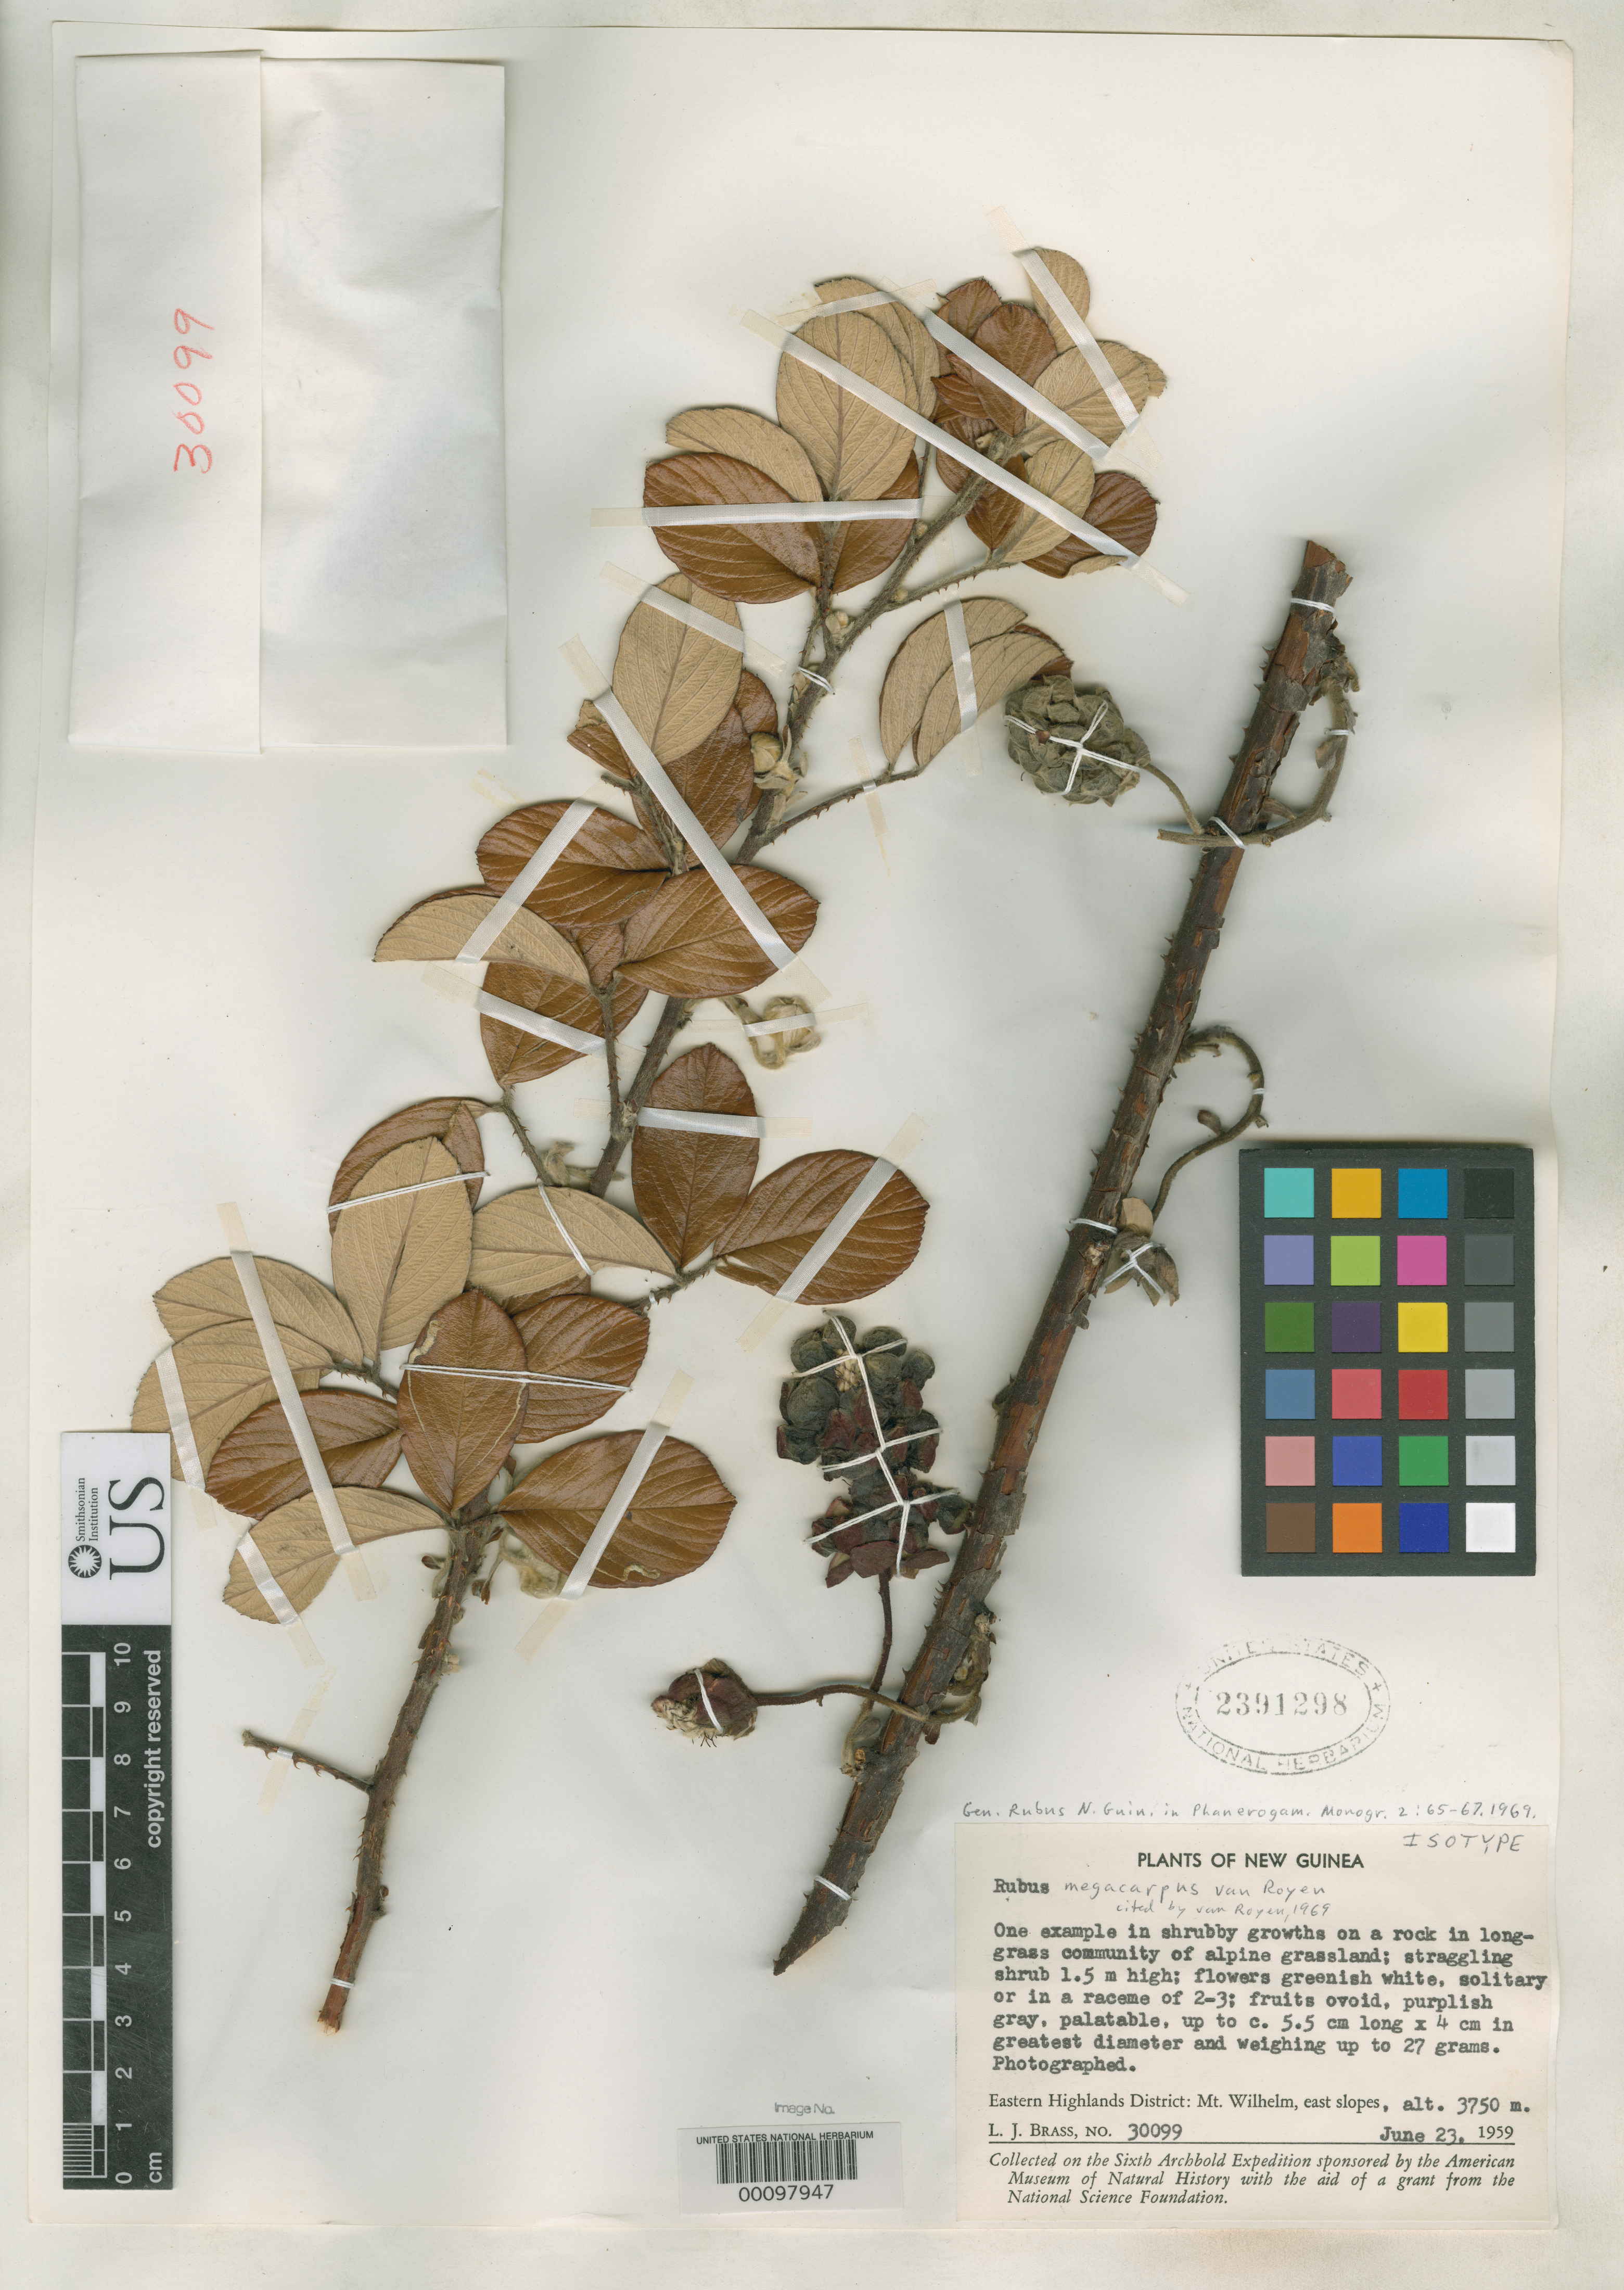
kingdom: Plantae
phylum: Tracheophyta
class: Magnoliopsida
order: Rosales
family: Rosaceae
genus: Rubus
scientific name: Rubus megacarpus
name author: P. Royen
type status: Isotype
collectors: L. J. Brass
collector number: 30099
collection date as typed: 23 Jun 1959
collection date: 1959-06-23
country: Papua New Guinea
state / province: Eastern Highlands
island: New Guinea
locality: Mt. Wilhelm.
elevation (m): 3750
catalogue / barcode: US 2391298